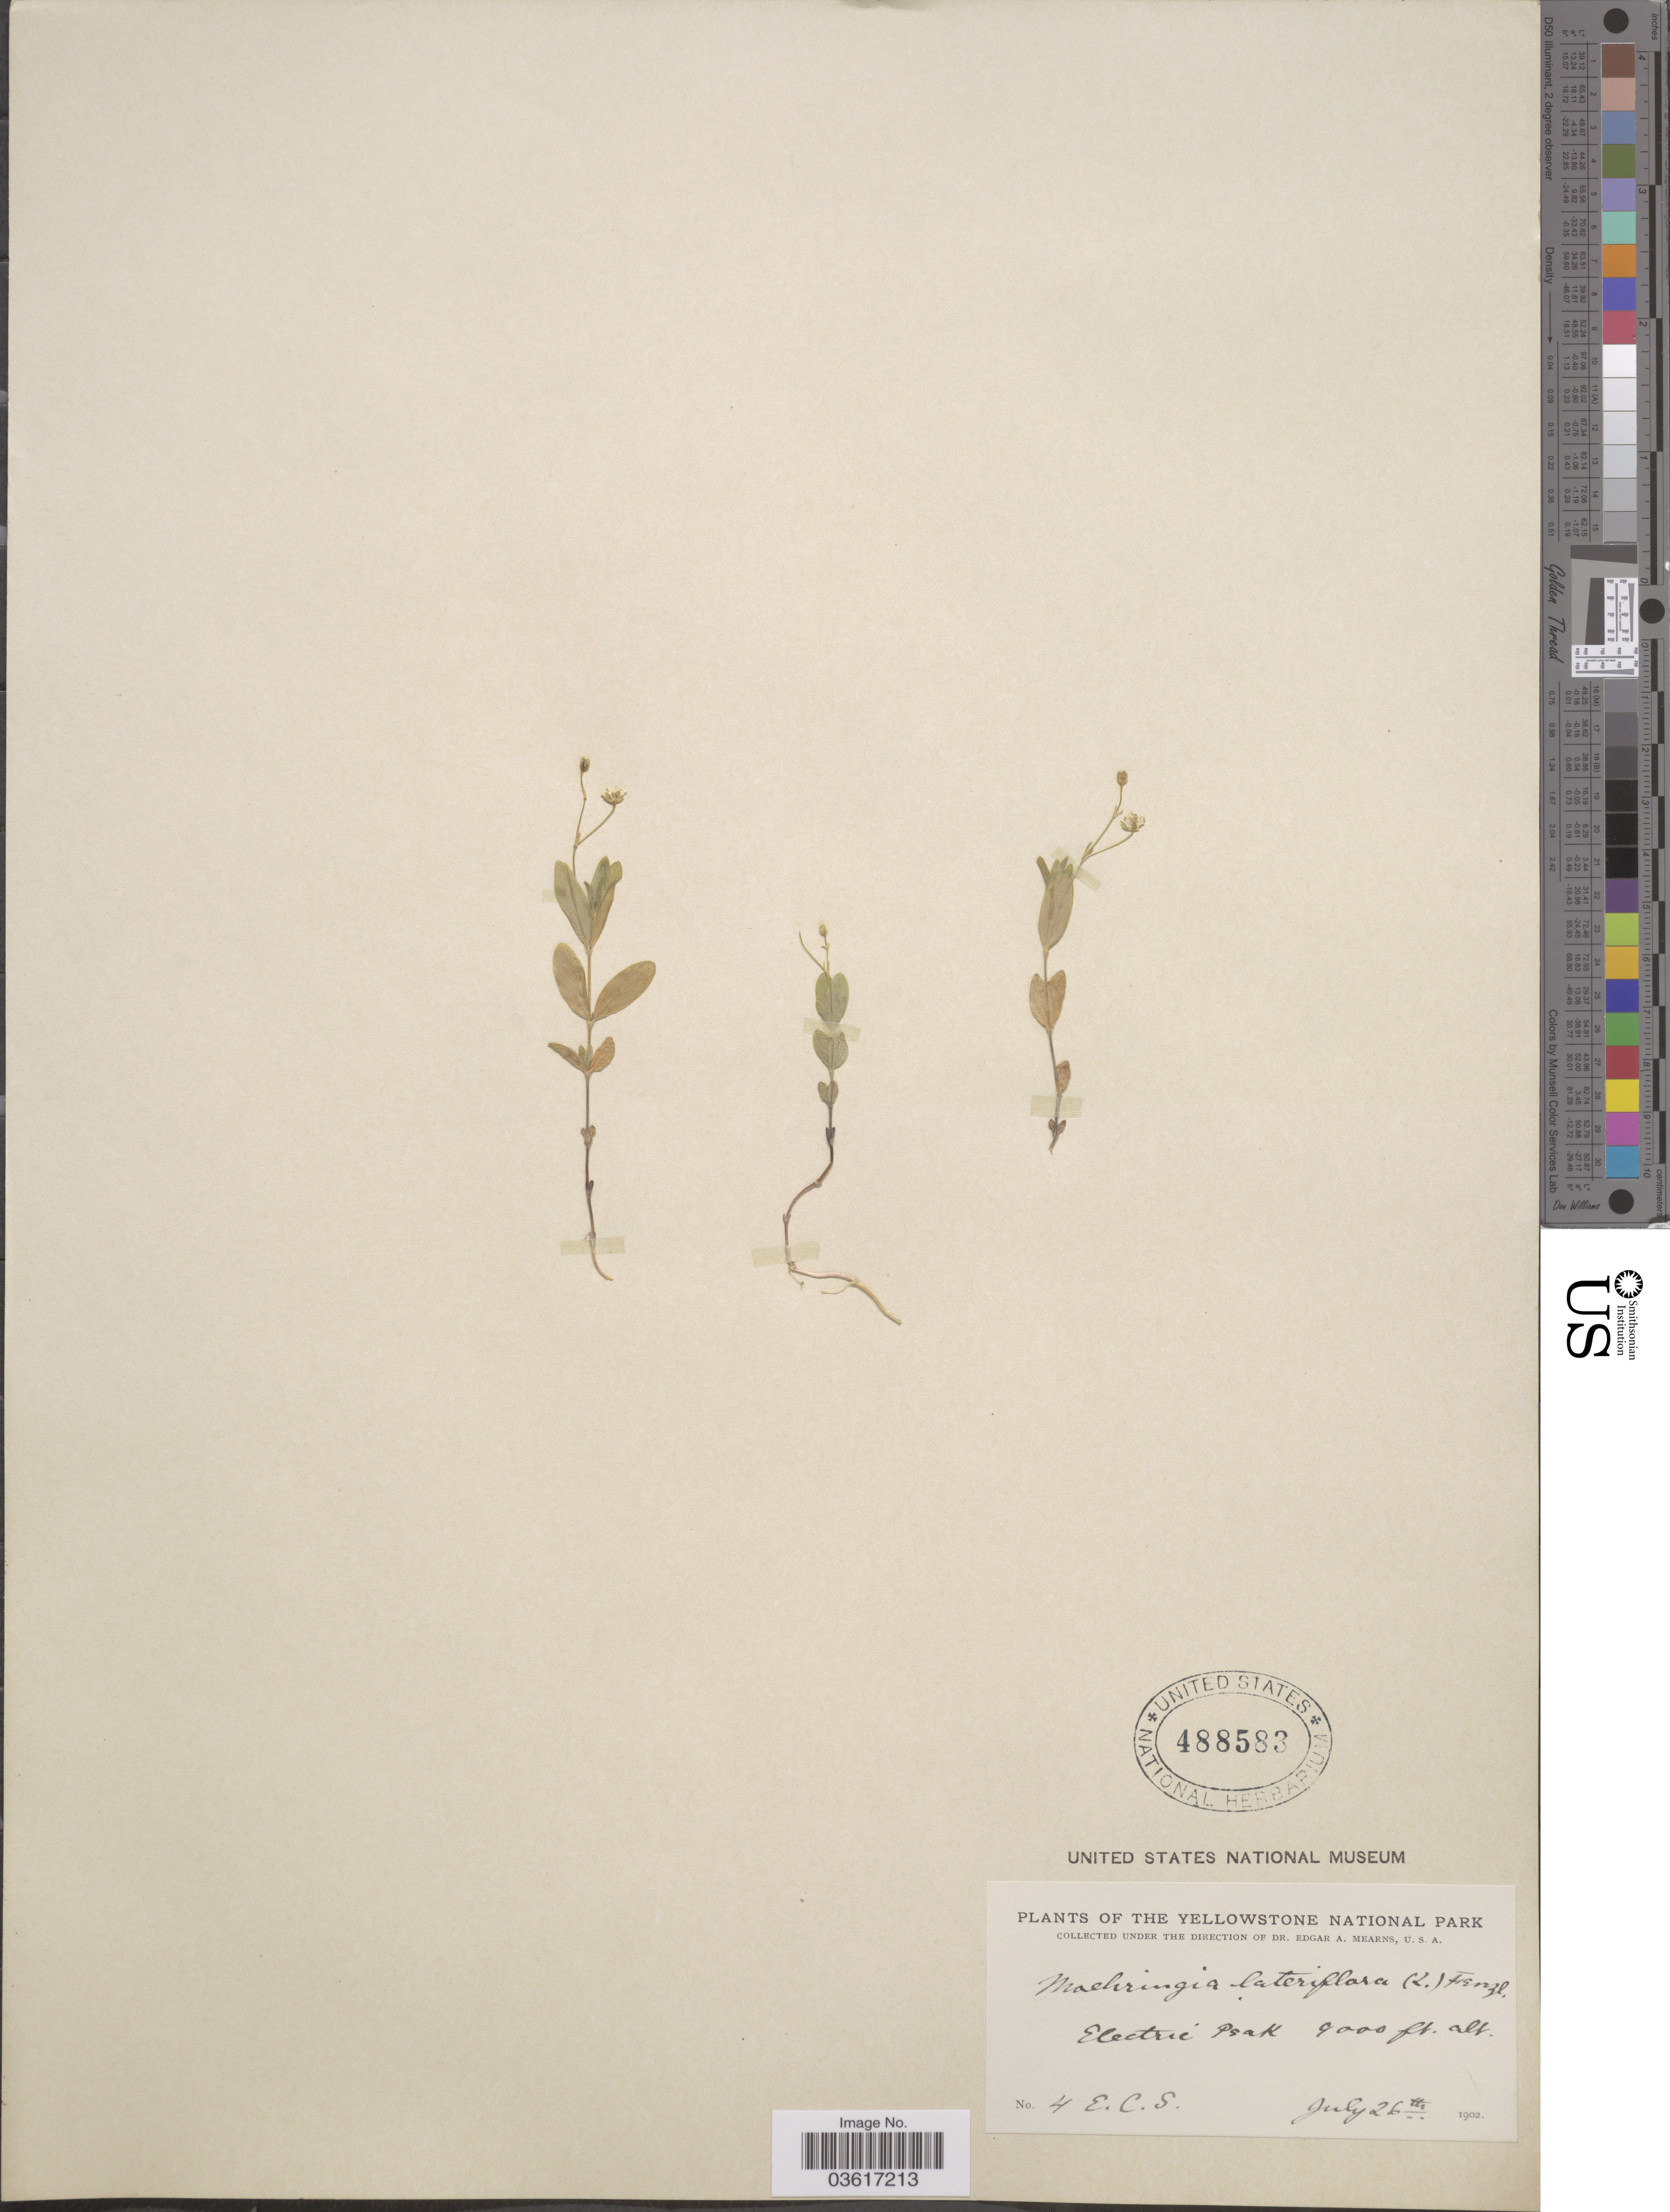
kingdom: Plantae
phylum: Tracheophyta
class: Magnoliopsida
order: Caryophyllales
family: Caryophyllaceae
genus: Moehringia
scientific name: Moehringia lateriflora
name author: (L.) Fenzl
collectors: E. C. Smith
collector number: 4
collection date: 1902-07-26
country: United States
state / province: Montana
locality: Yellowstone National Park. Electric Peak.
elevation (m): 2743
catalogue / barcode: US 488583